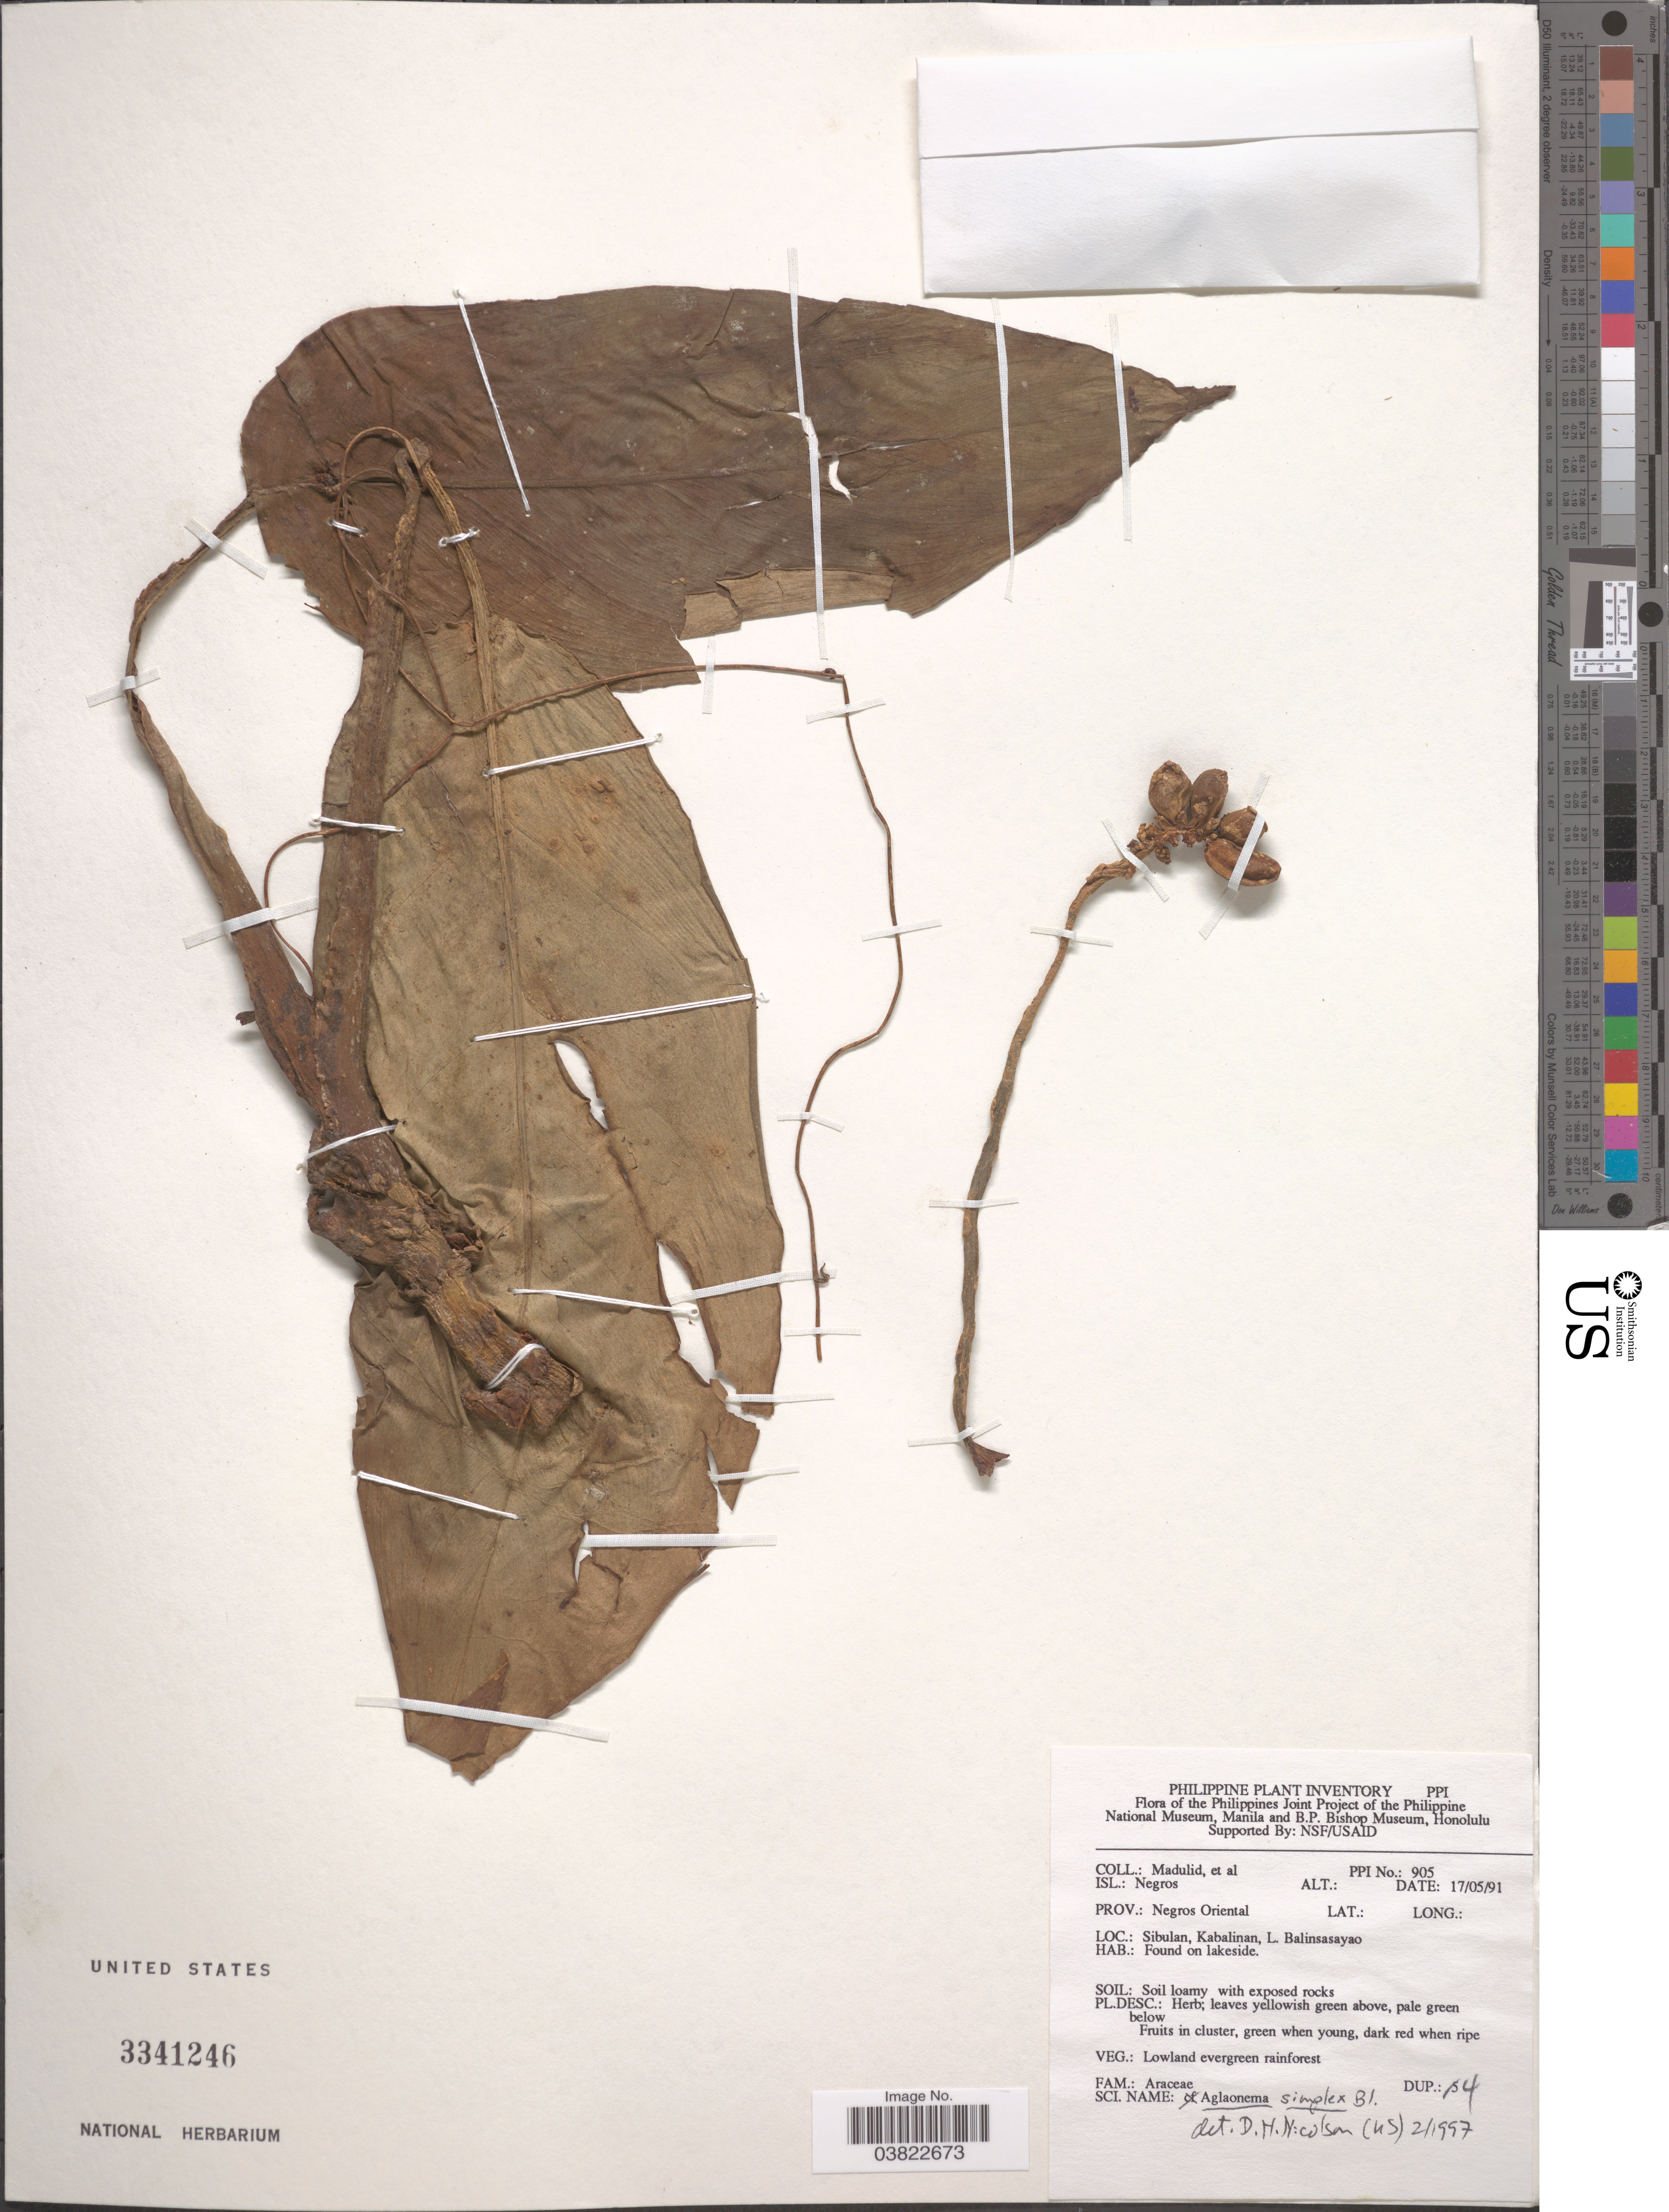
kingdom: Plantae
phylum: Tracheophyta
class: Liliopsida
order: Alismatales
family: Araceae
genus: Aglaonema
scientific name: Aglaonema simplex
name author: Blume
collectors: Madulid & et al.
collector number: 905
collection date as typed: Transcribed d/m/y: 17/5/91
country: Philippines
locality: Isl.: Negros. Prov.: Negros Oriental. Sibulan, Kabalinan, L. Balinsasayao.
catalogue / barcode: US 3341246